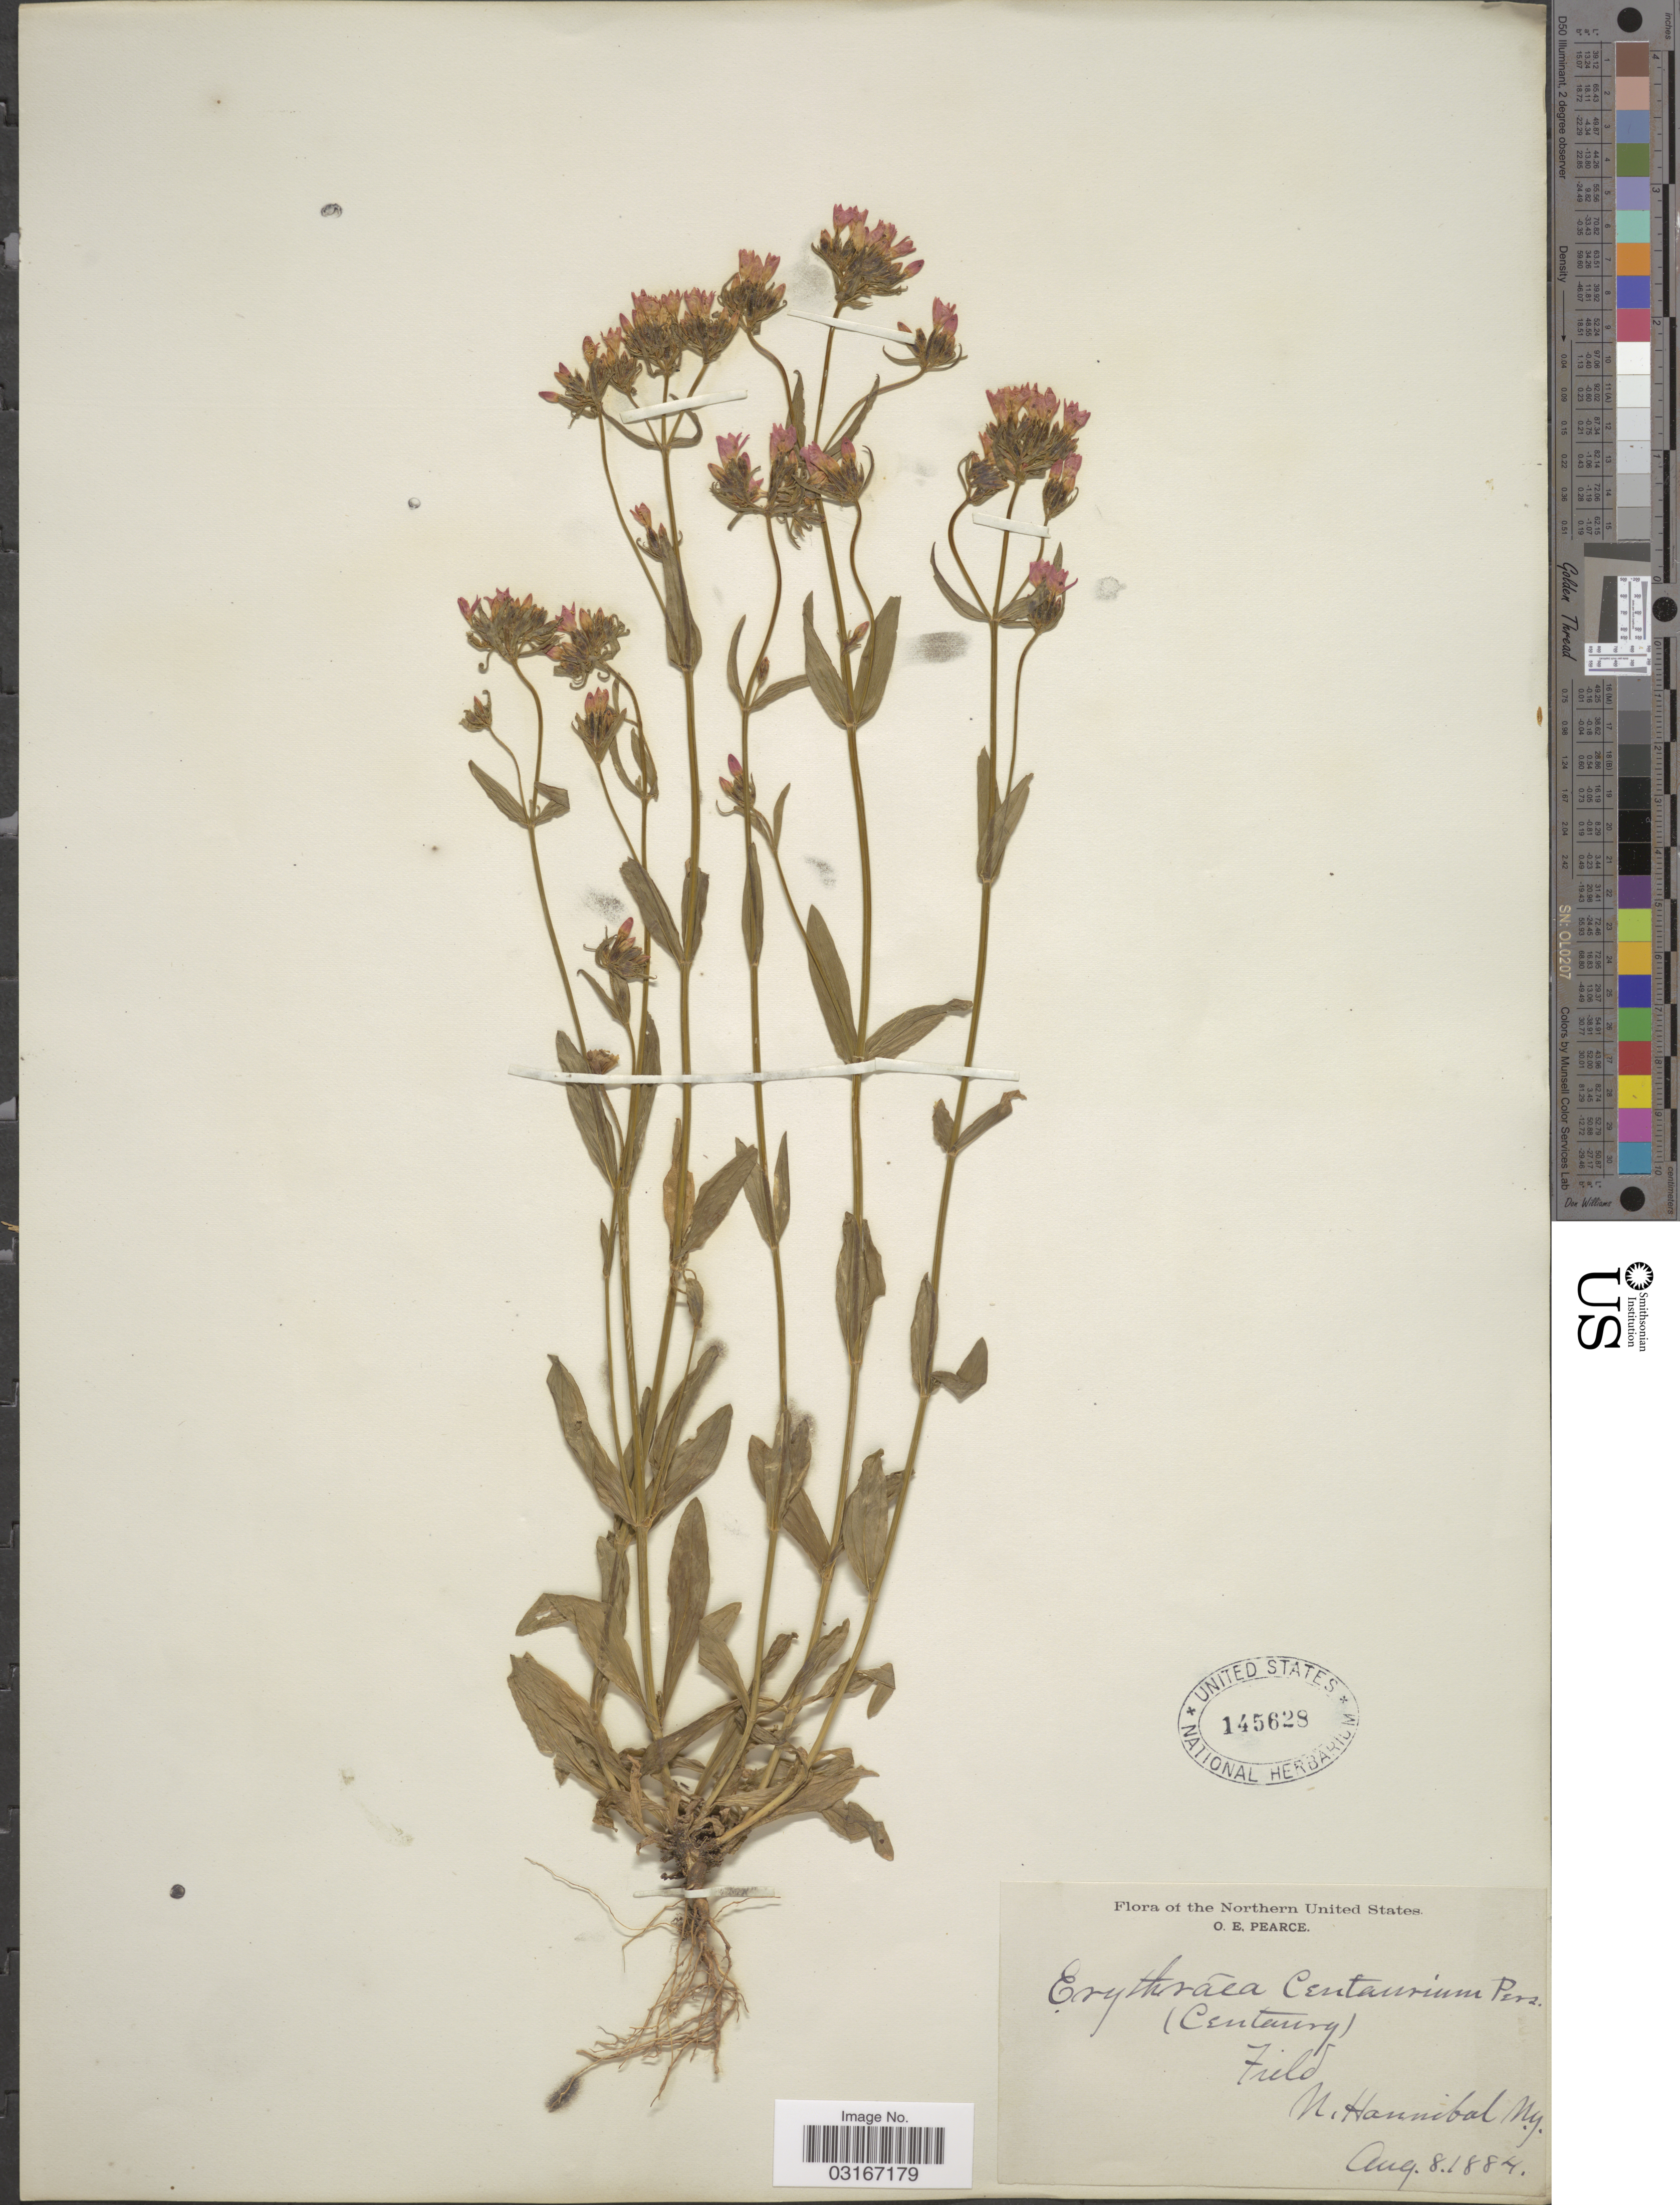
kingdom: Plantae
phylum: Tracheophyta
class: Magnoliopsida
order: Gentianales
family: Gentianaceae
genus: Centaurium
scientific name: Centaurium spicatum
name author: (L.) Fritsch ex Janch.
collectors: O. E. Pearce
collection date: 1884-08-08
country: United States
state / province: New York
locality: (Centaury) Field. N. Hannibal. Northern United States.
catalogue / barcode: US 145628